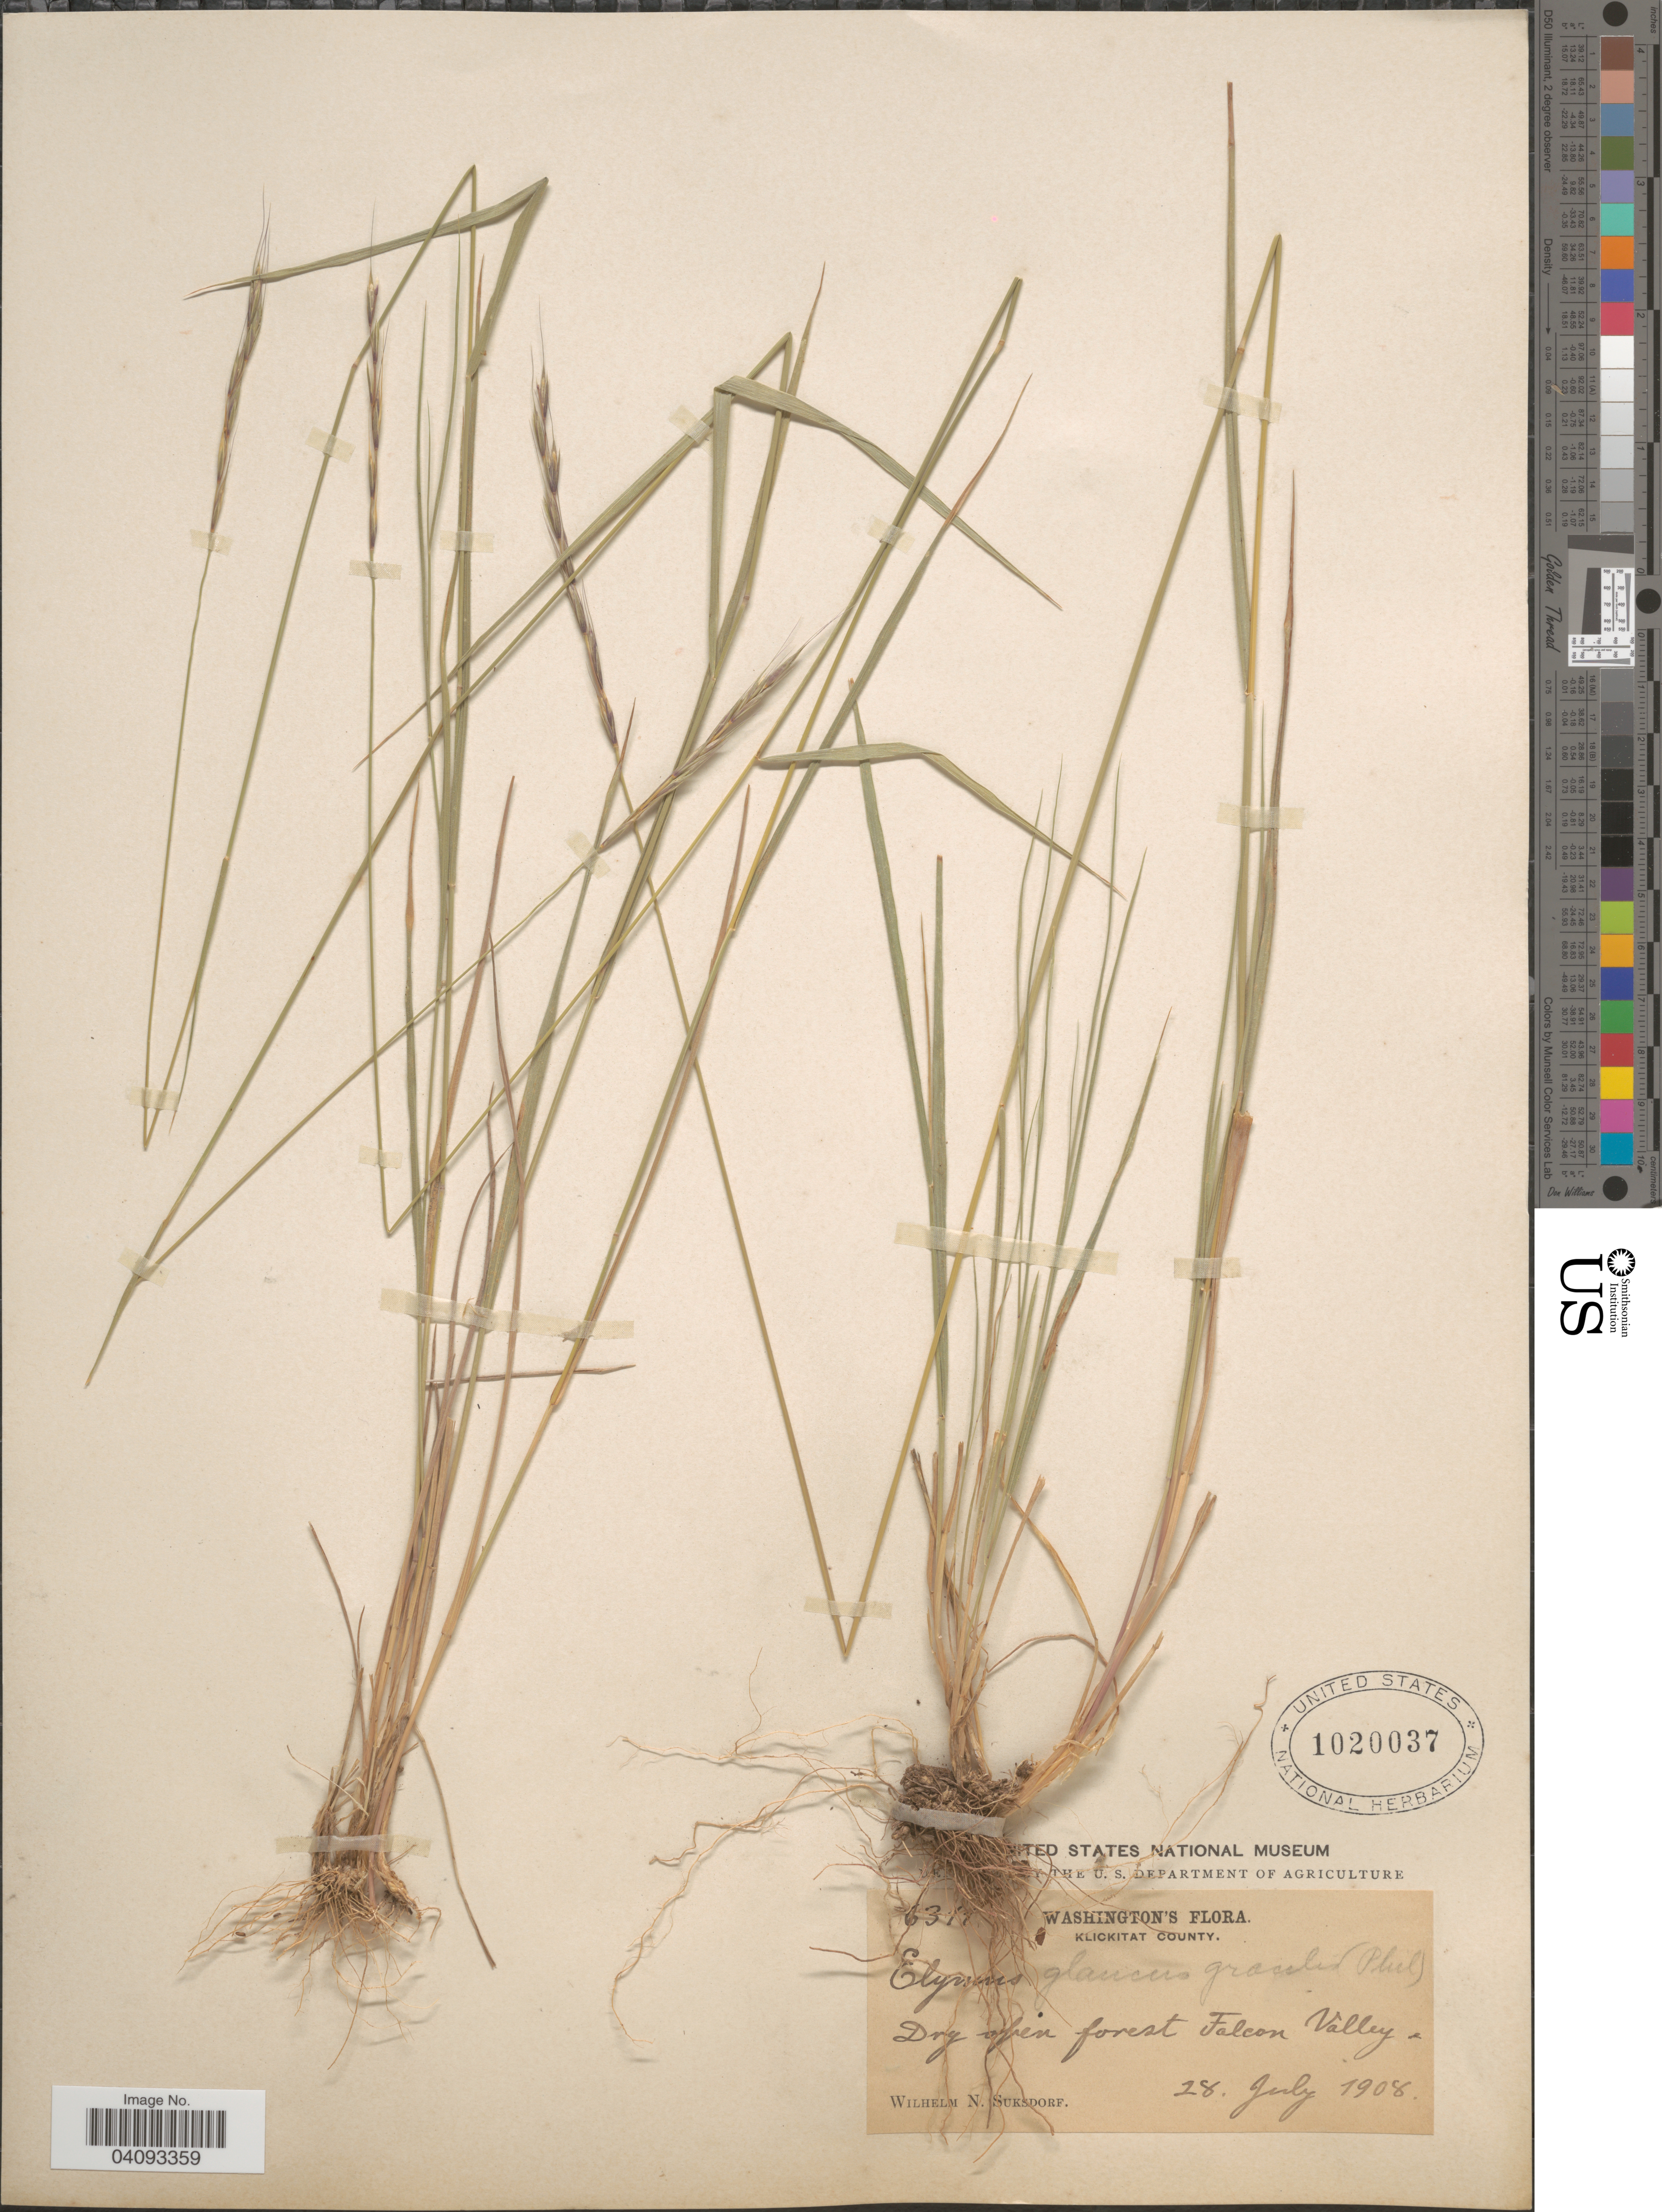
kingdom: Plantae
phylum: Tracheophyta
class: Liliopsida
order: Poales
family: Poaceae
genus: Elymus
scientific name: Elymus glaucus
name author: Buckley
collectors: W. N. Suksdorf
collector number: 6311*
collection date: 1908-07-28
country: United States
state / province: Washington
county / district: Klickitat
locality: Klickitat County. Dry open forest Falcon Valley.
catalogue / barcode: US 1020037